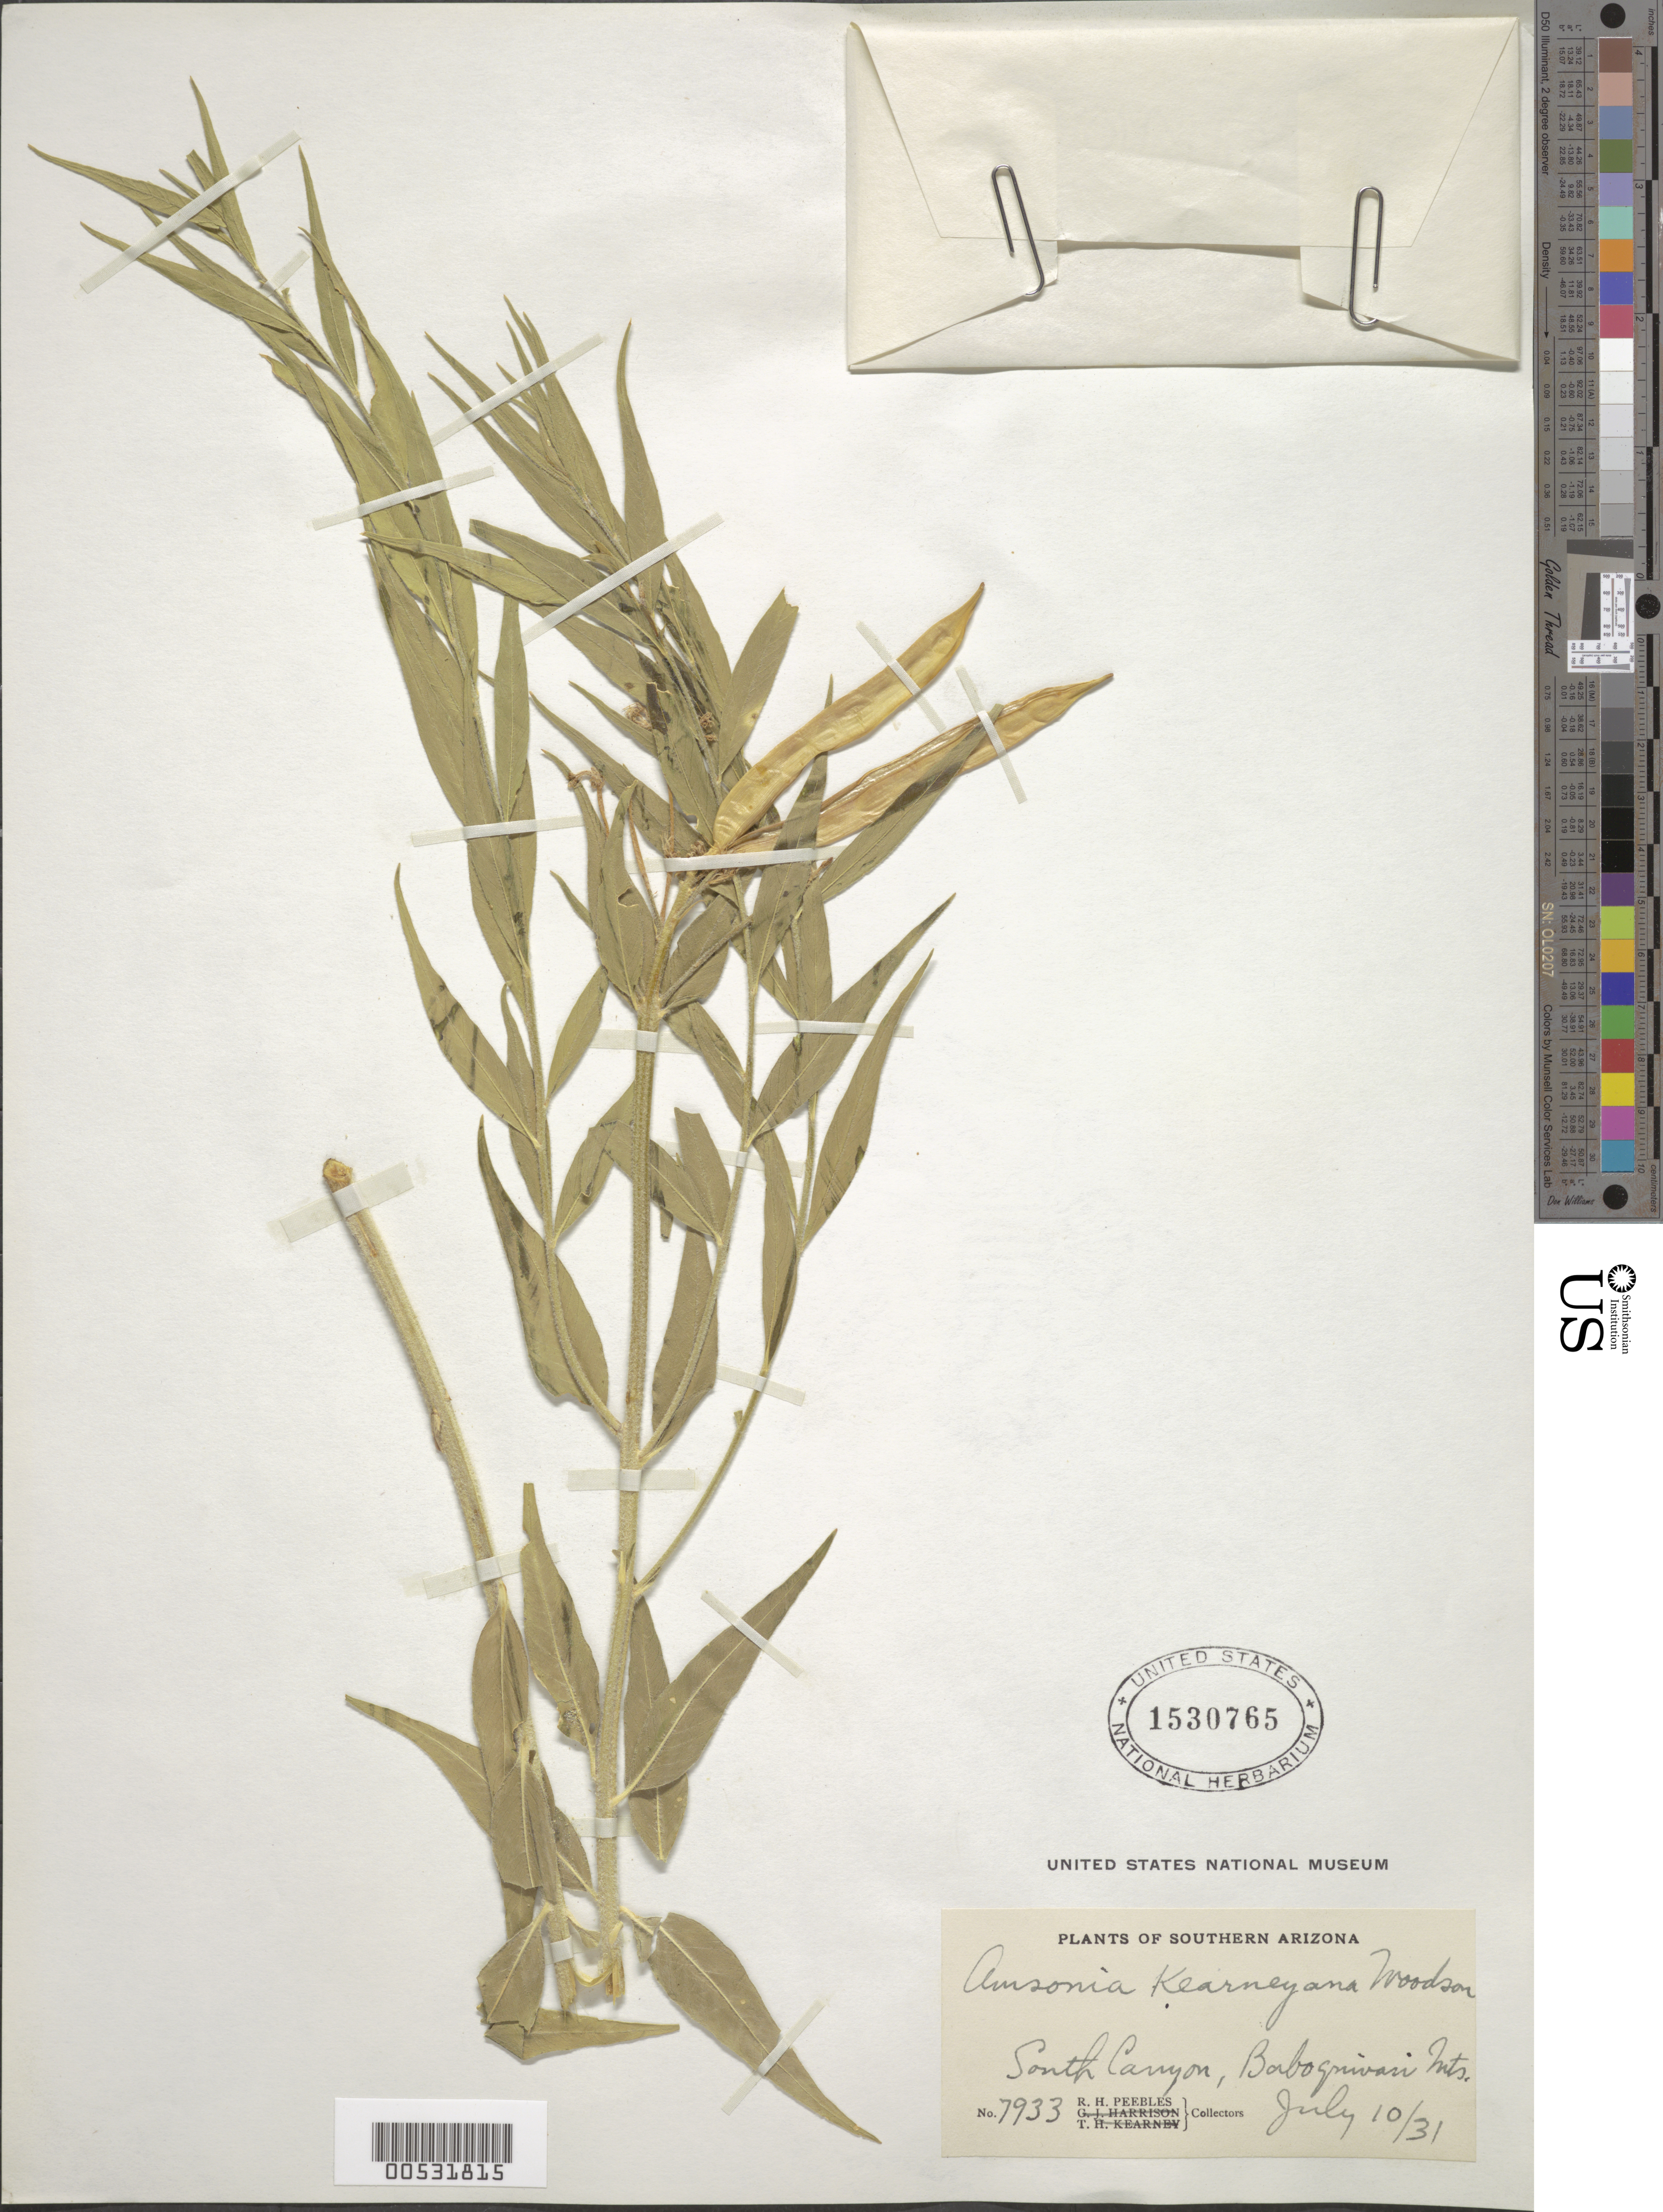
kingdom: Plantae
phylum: Tracheophyta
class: Magnoliopsida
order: Gentianales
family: Apocynaceae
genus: Amsonia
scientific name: Amsonia kearneyana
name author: Woodson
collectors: R. H. Peebles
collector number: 7933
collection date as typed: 10 Jul 1931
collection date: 1931-07-10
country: United States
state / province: Arizona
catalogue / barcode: US 1530765